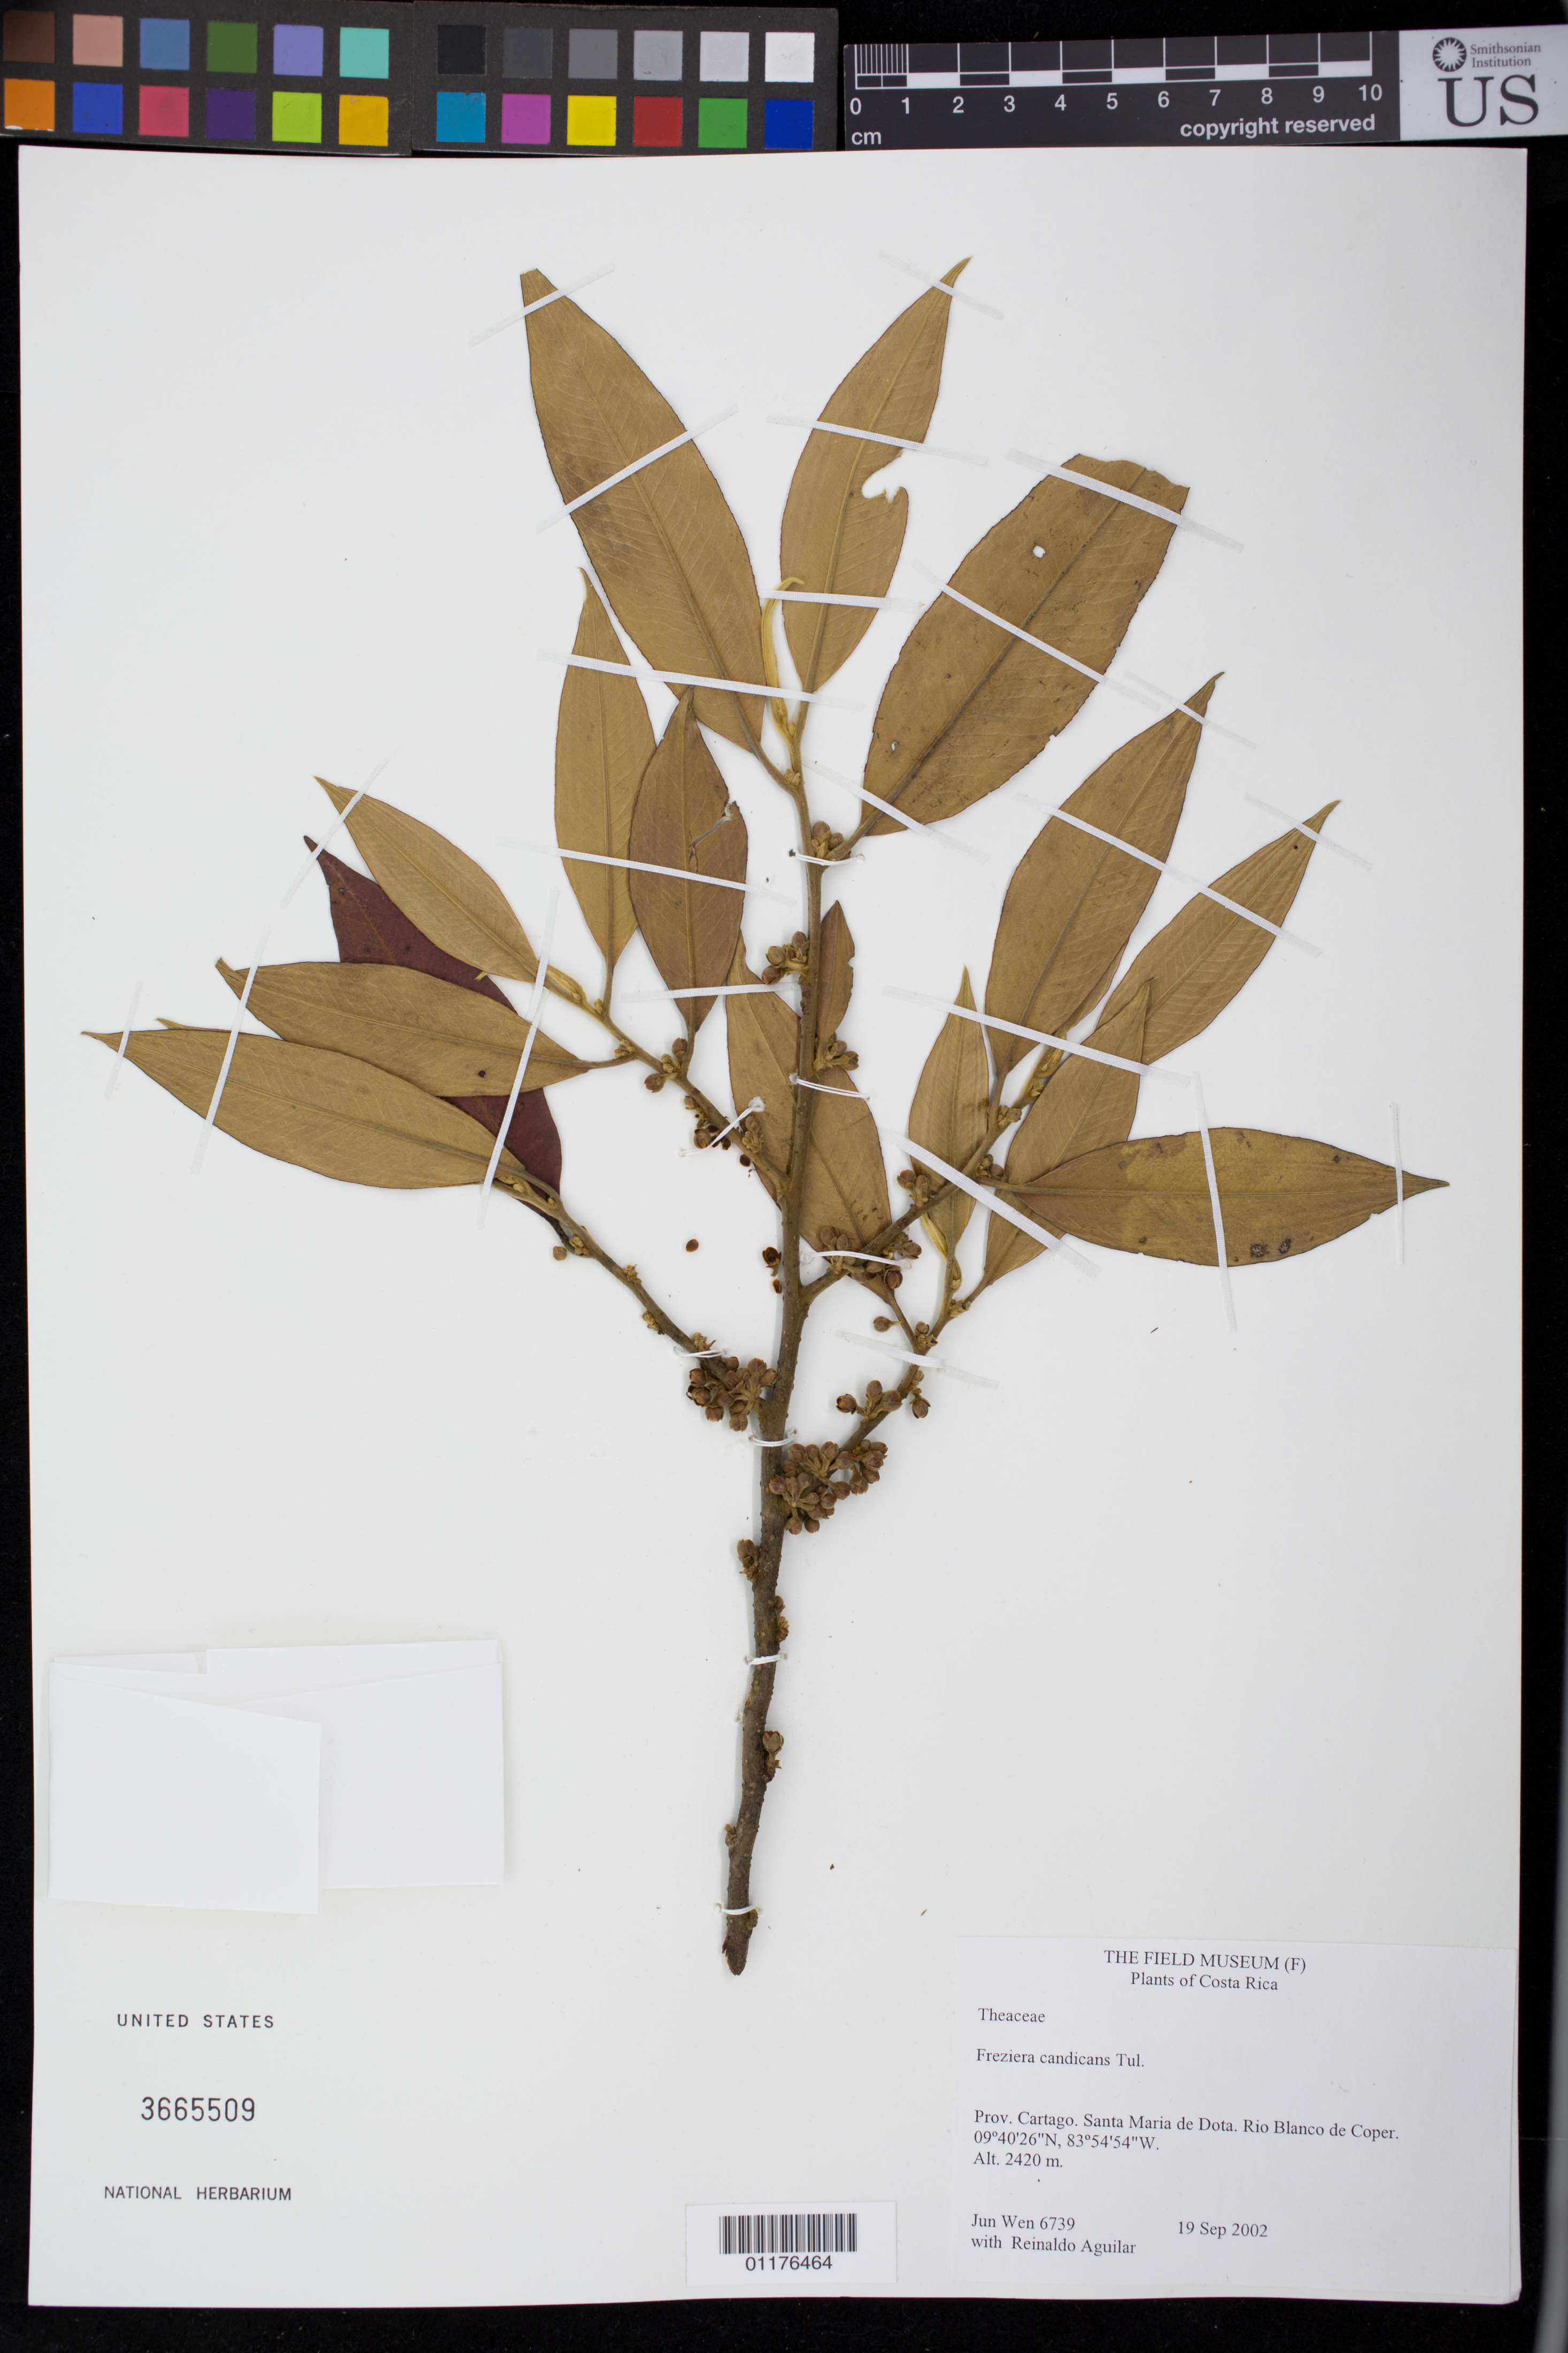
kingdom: Plantae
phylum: Tracheophyta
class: Magnoliopsida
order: Rosales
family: Rosaceae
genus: Lachemilla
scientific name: Lachemilla sp.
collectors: J. Wen & R. Aguilar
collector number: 6738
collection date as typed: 19 Sep 2002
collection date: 2002-09-19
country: Costa Rica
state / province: Cartago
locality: Santa Maria de Dota. Rio Blanco de Coper.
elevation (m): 2420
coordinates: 9 40 26 N, 83 54 54 W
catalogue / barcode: US 3665510